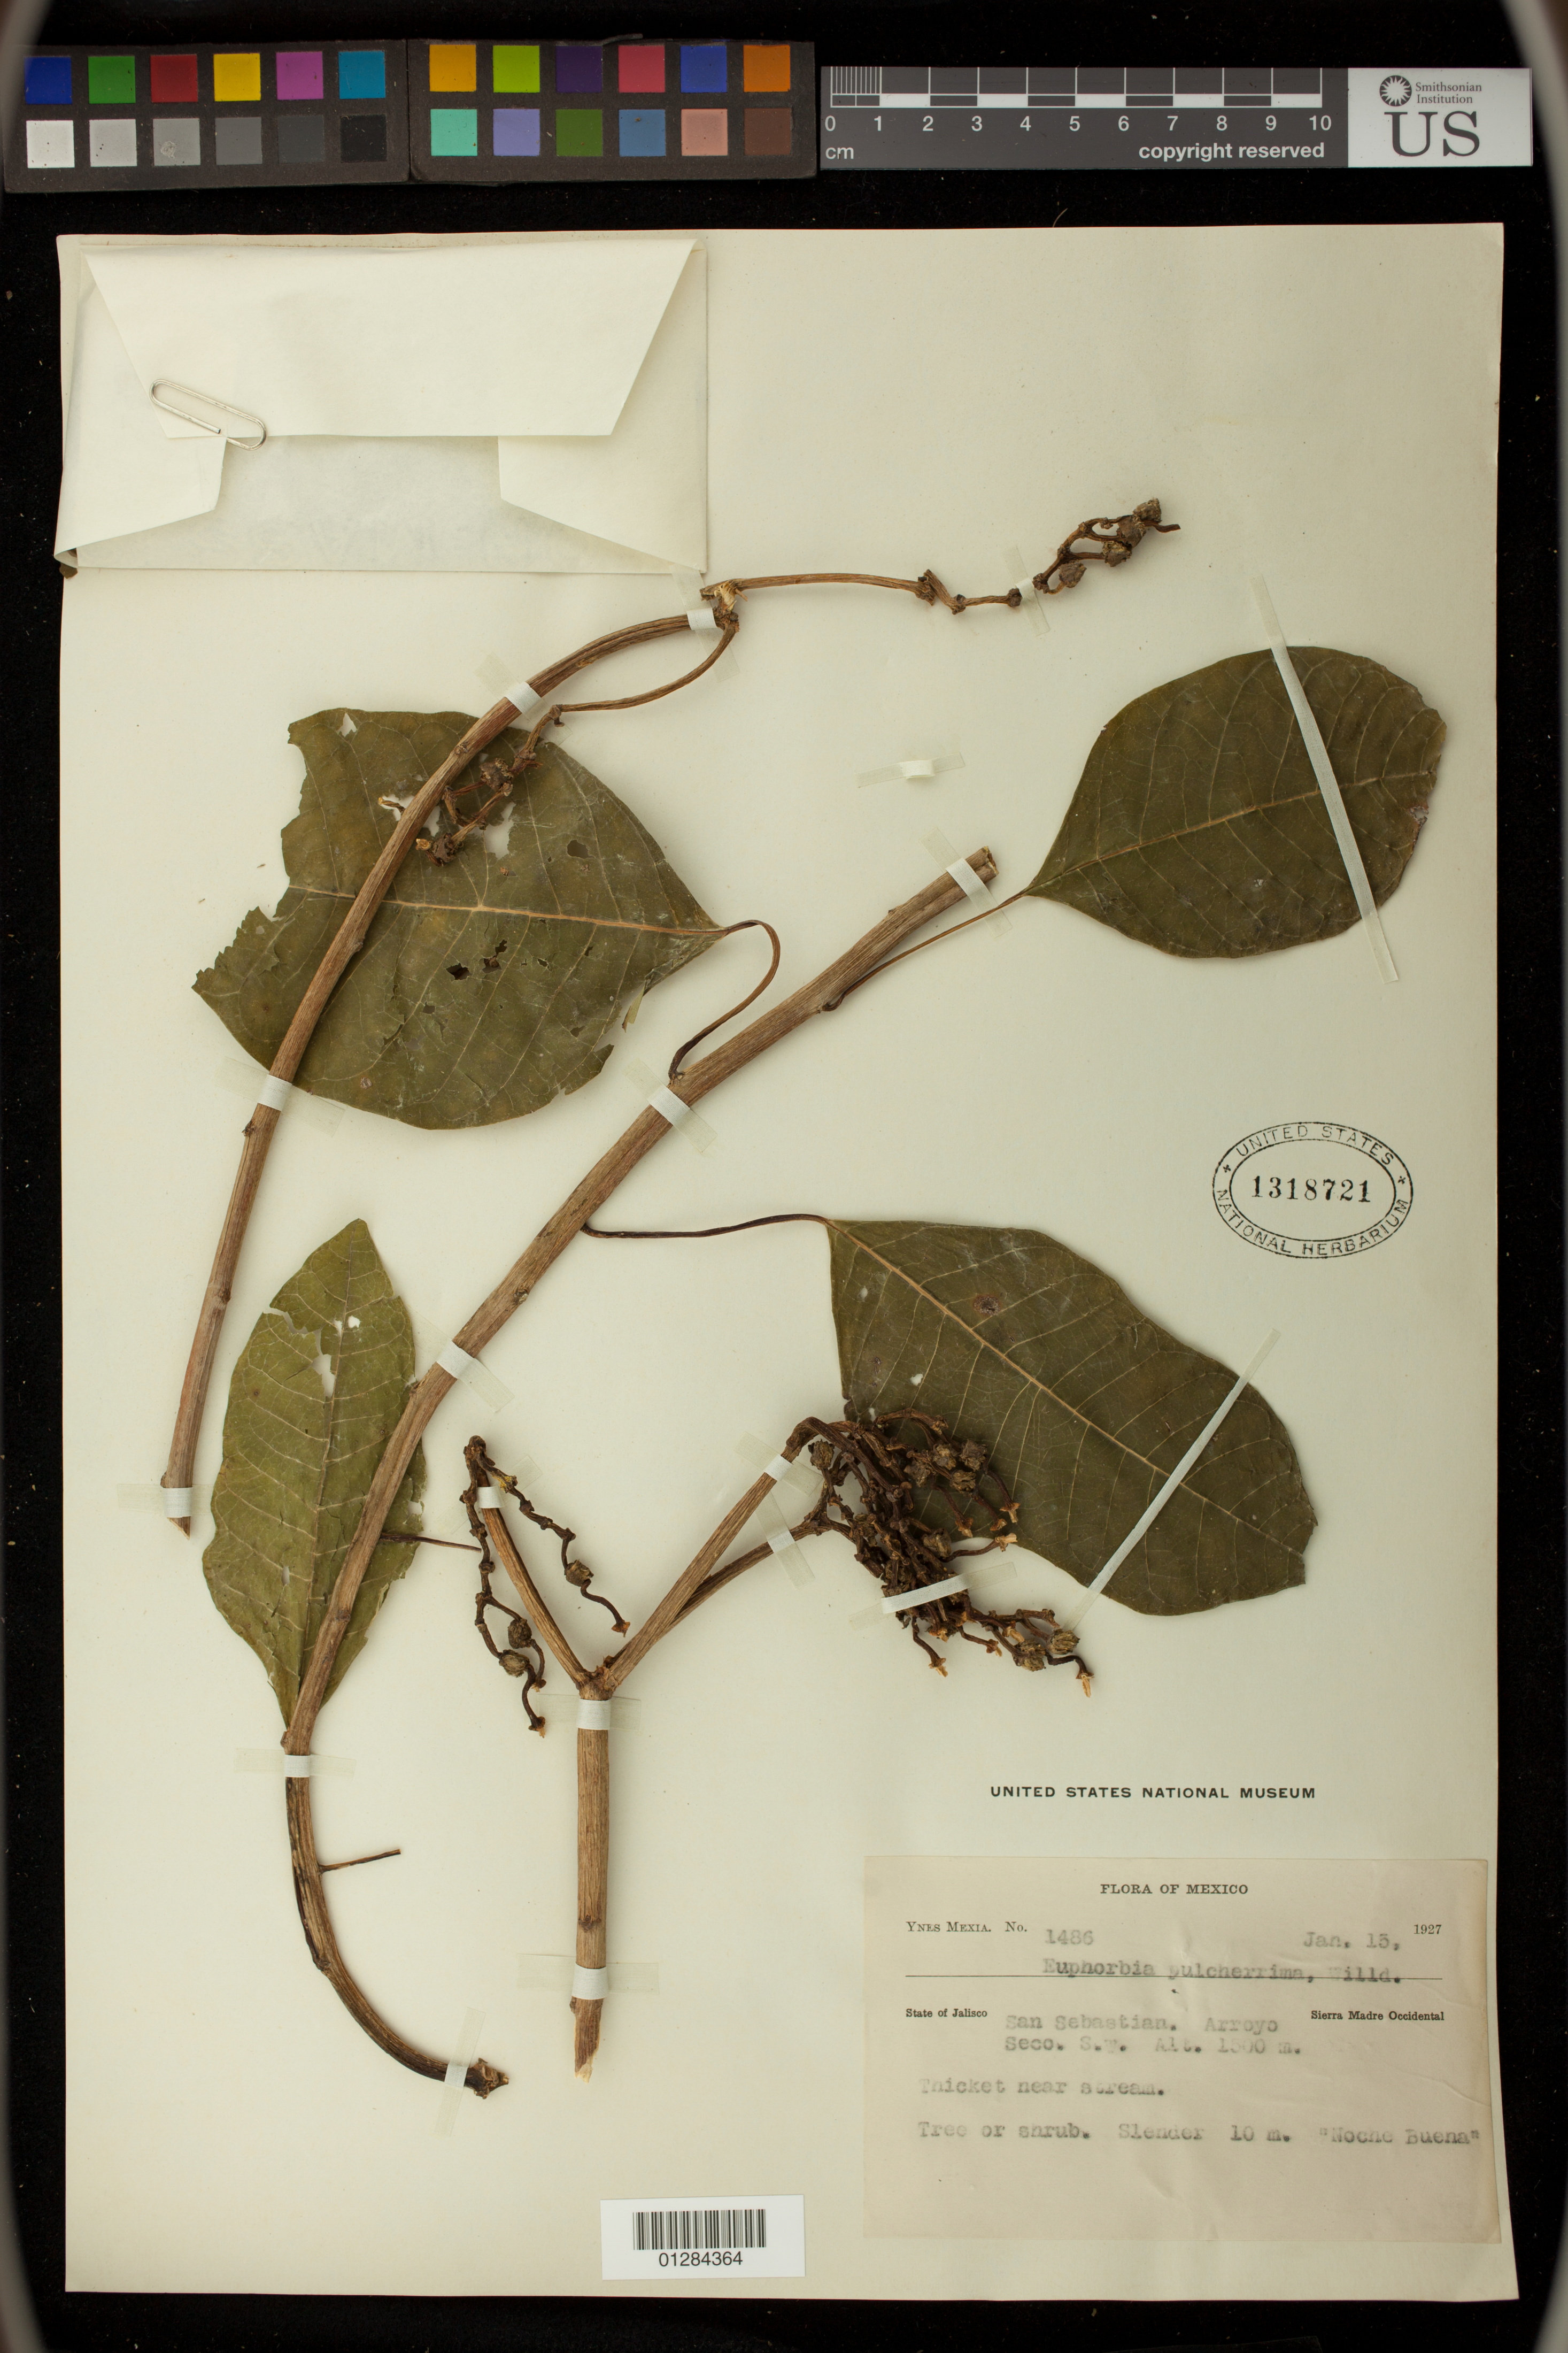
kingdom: Plantae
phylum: Tracheophyta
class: Magnoliopsida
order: Malpighiales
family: Euphorbiaceae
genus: Euphorbia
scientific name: Euphorbia pulcherrima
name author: Willd. ex Klotzsch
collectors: Y. Mexia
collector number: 1486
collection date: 1927-01-15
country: Mexico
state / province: Jalisco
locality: San Sebastian, Seco. S.W.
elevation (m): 1500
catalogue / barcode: US 1318721